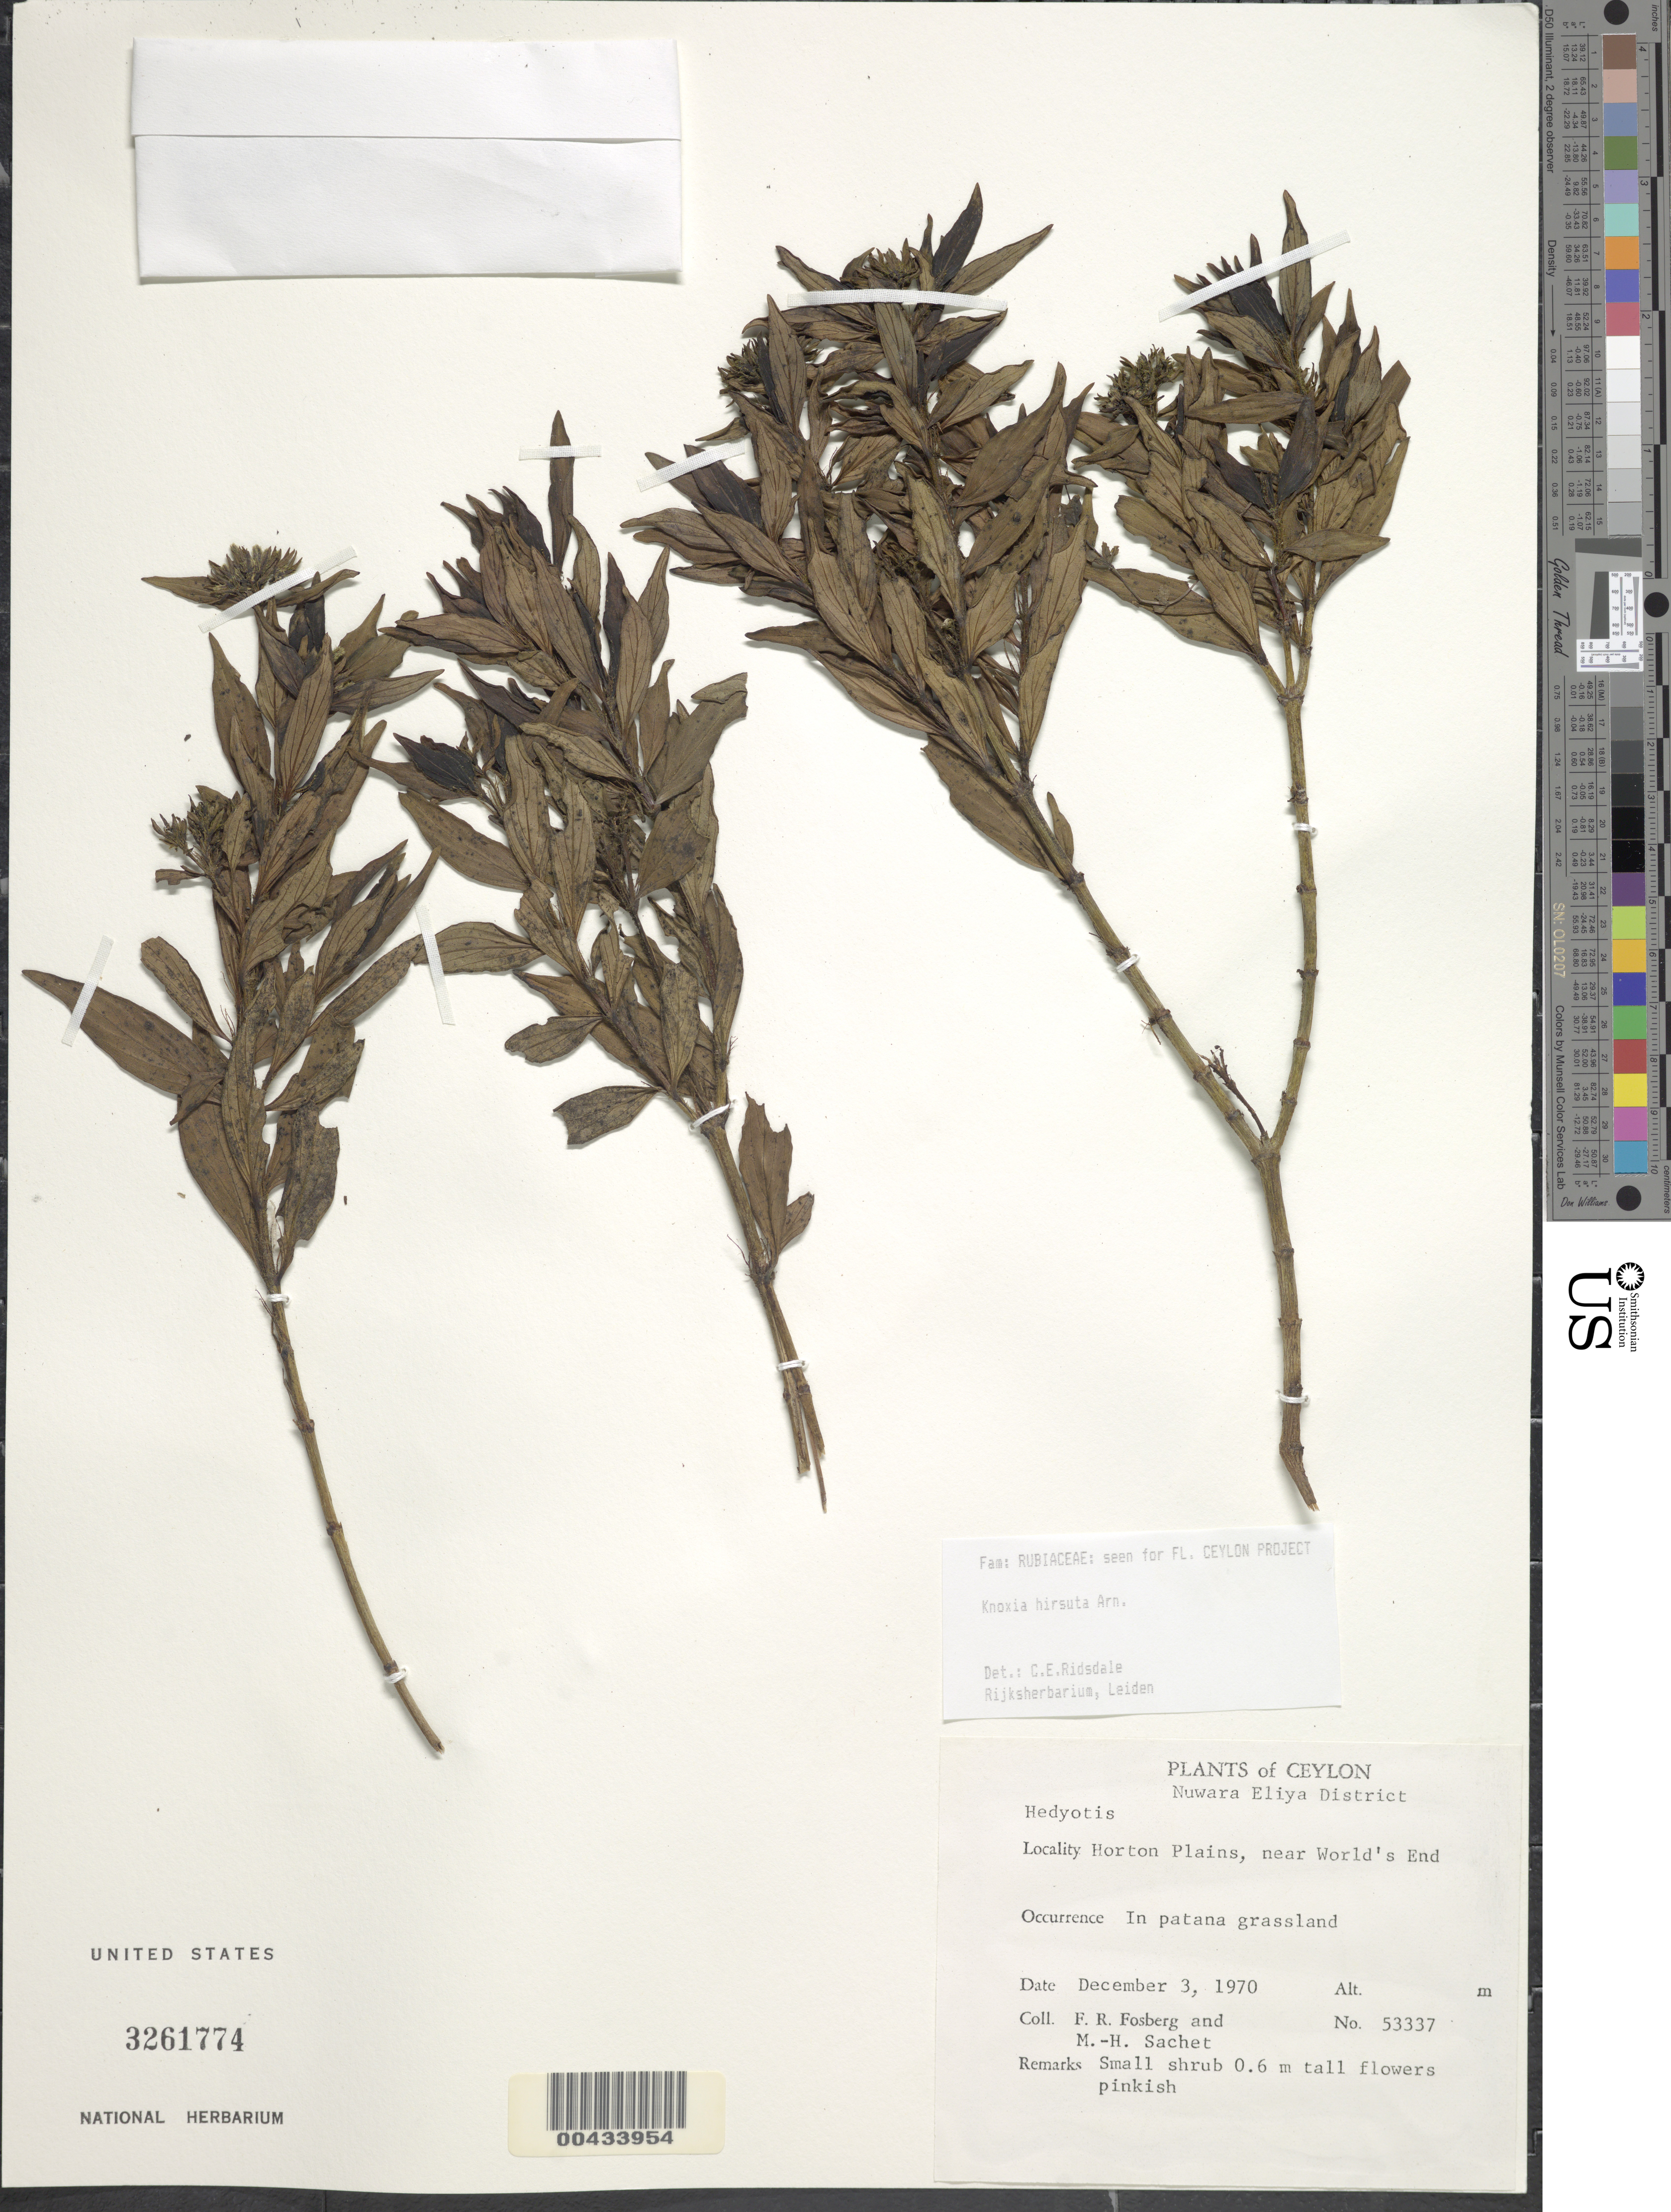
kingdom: Plantae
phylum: Tracheophyta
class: Magnoliopsida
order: Gentianales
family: Rubiaceae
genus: Knoxia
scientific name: Knoxia hirsuta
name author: Arn.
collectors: F. R. Fosberg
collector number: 53337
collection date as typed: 03 Dec 1970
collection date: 1970-12-03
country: Sri Lanka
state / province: Central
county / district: Nuwara Eliya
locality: Horton Plains, near World's End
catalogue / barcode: US 3261774